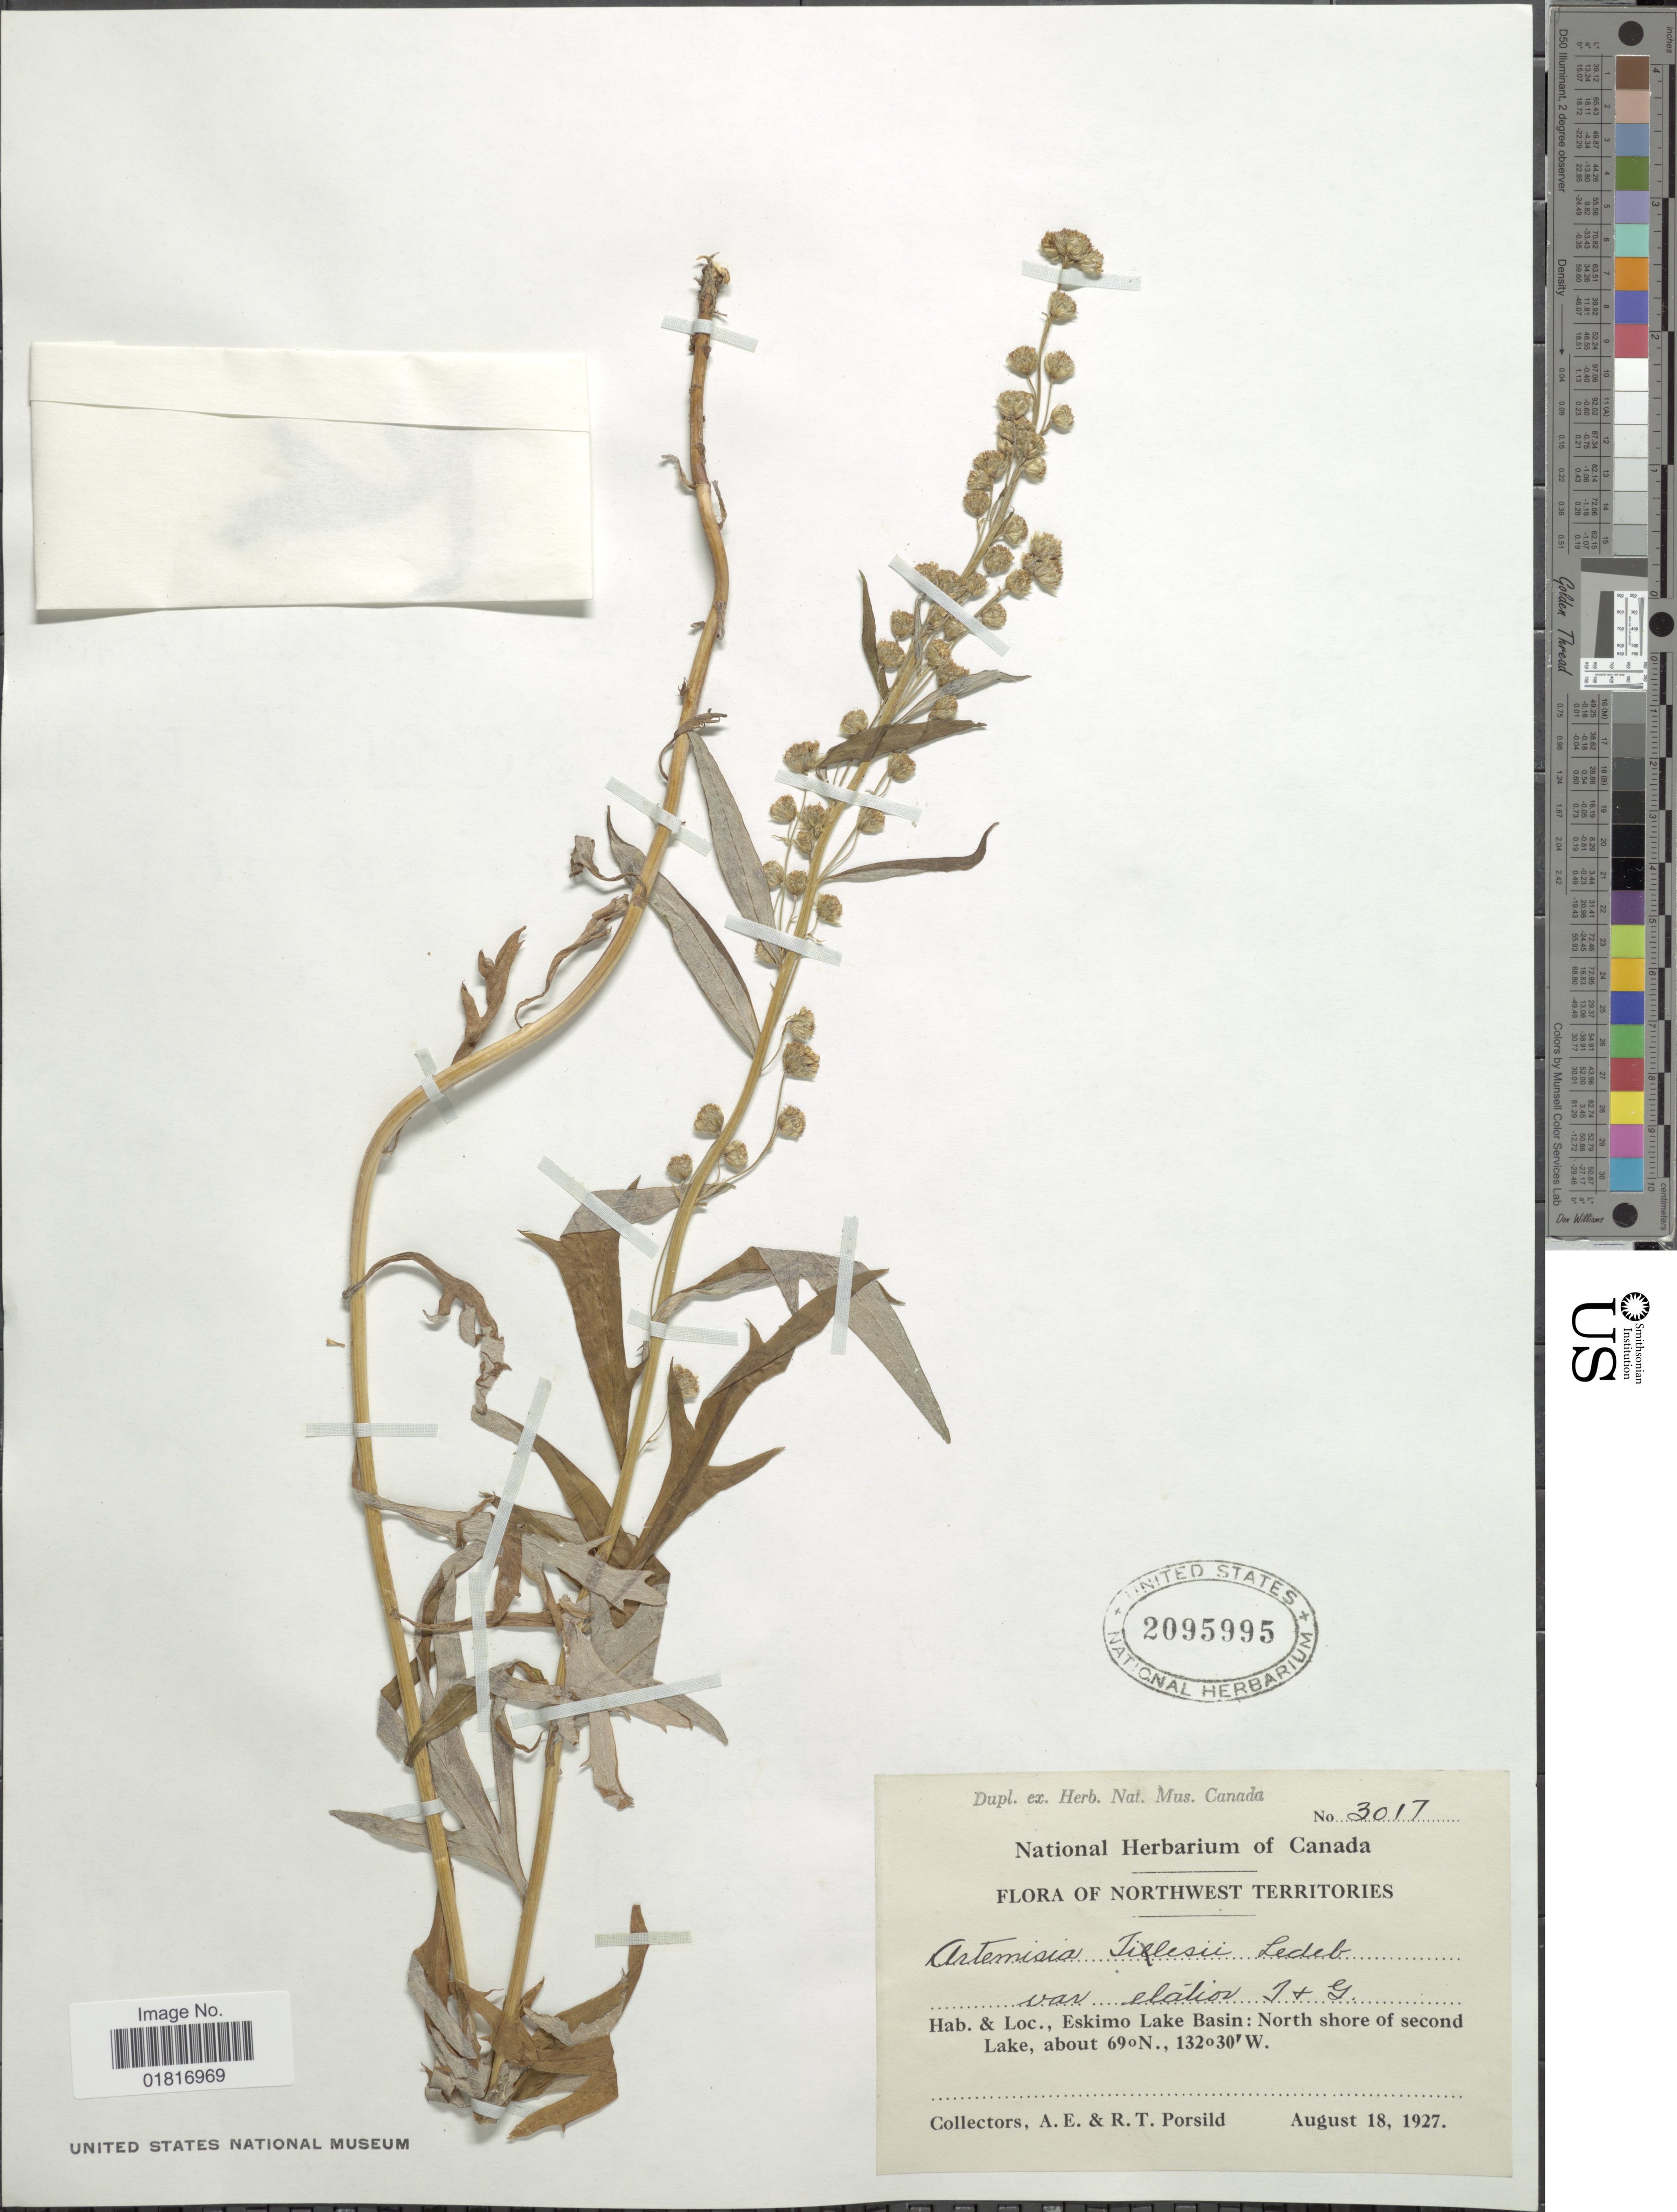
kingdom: Plantae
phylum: Tracheophyta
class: Magnoliopsida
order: Asterales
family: Asteraceae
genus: Artemisia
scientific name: Artemisia tilesii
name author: Ledeb.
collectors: A. E. Porsild & R. T. Porsild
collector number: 3017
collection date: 1927-08-18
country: Canada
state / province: Northwest Territories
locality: Eskimo Lake Basin: North shore of Second Lake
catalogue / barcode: US 2095995